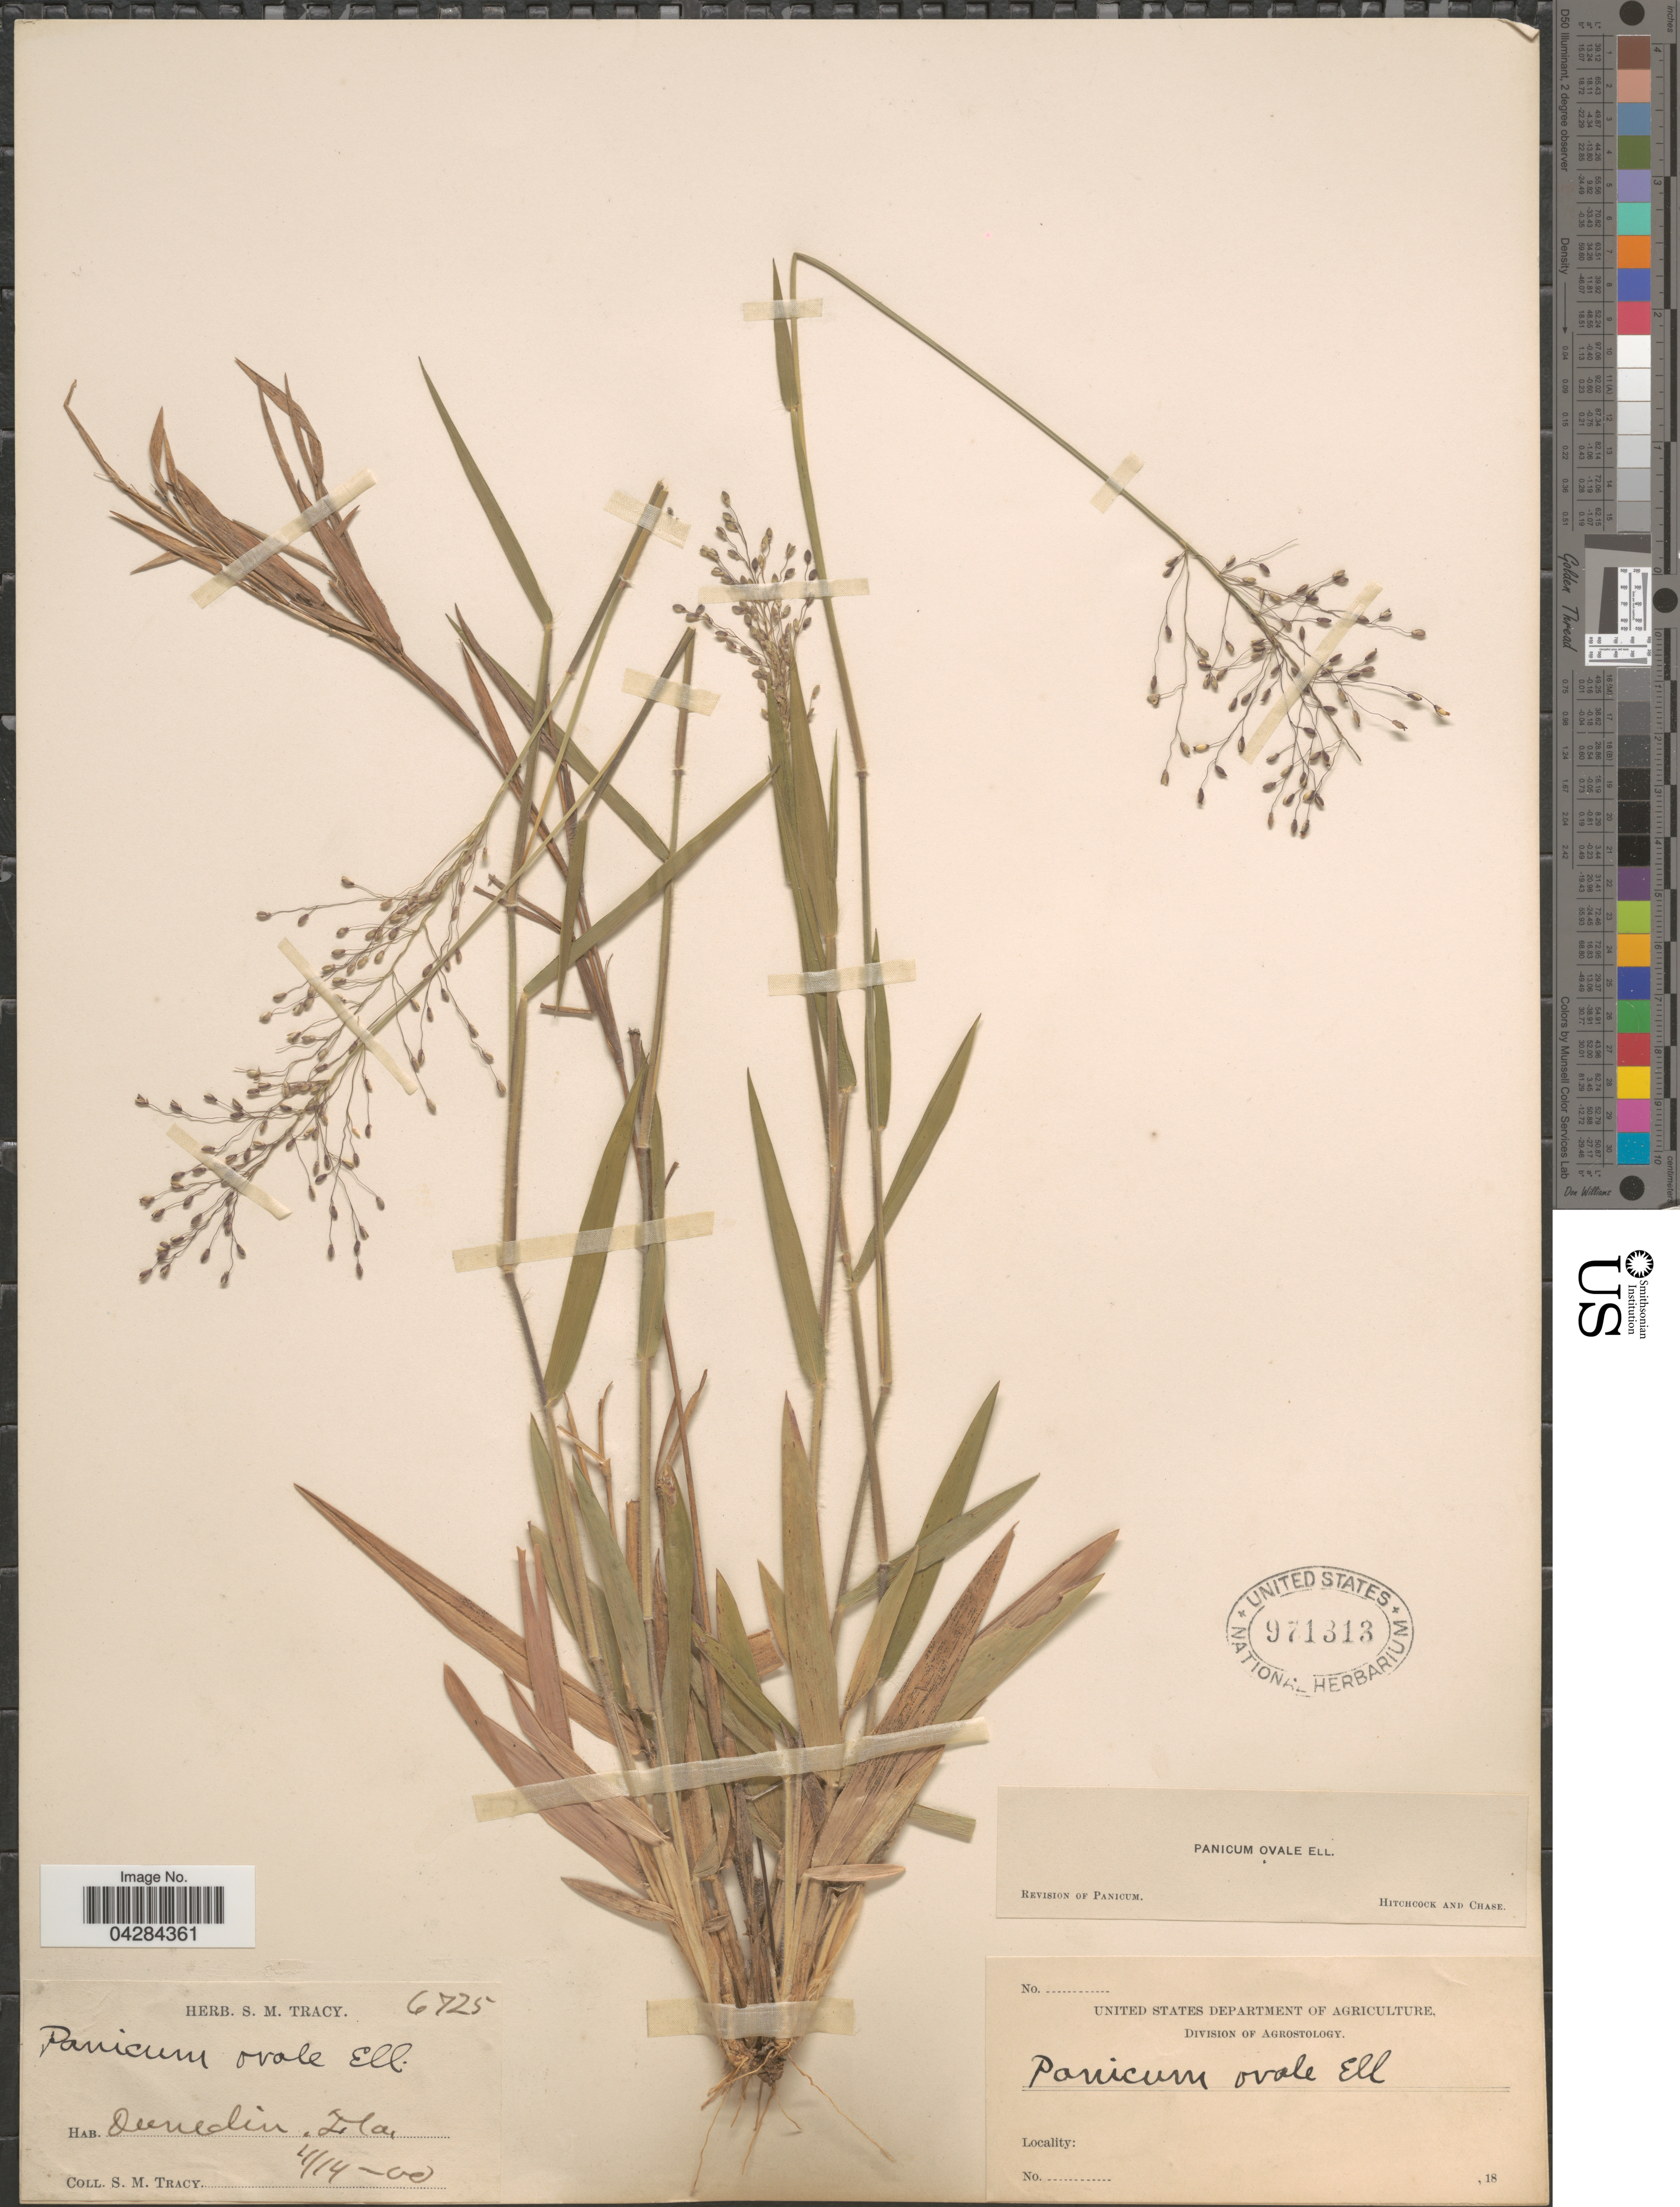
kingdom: Plantae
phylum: Tracheophyta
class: Liliopsida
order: Poales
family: Poaceae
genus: Dichanthelium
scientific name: Dichanthelium ovale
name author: (Elliott) Gould & C.A. Clark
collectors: S. M. Tracy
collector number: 6725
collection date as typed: Transcribed d/m/y: 14/4/0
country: United States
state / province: Florida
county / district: Pinellas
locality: Dunedin.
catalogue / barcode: US 971313